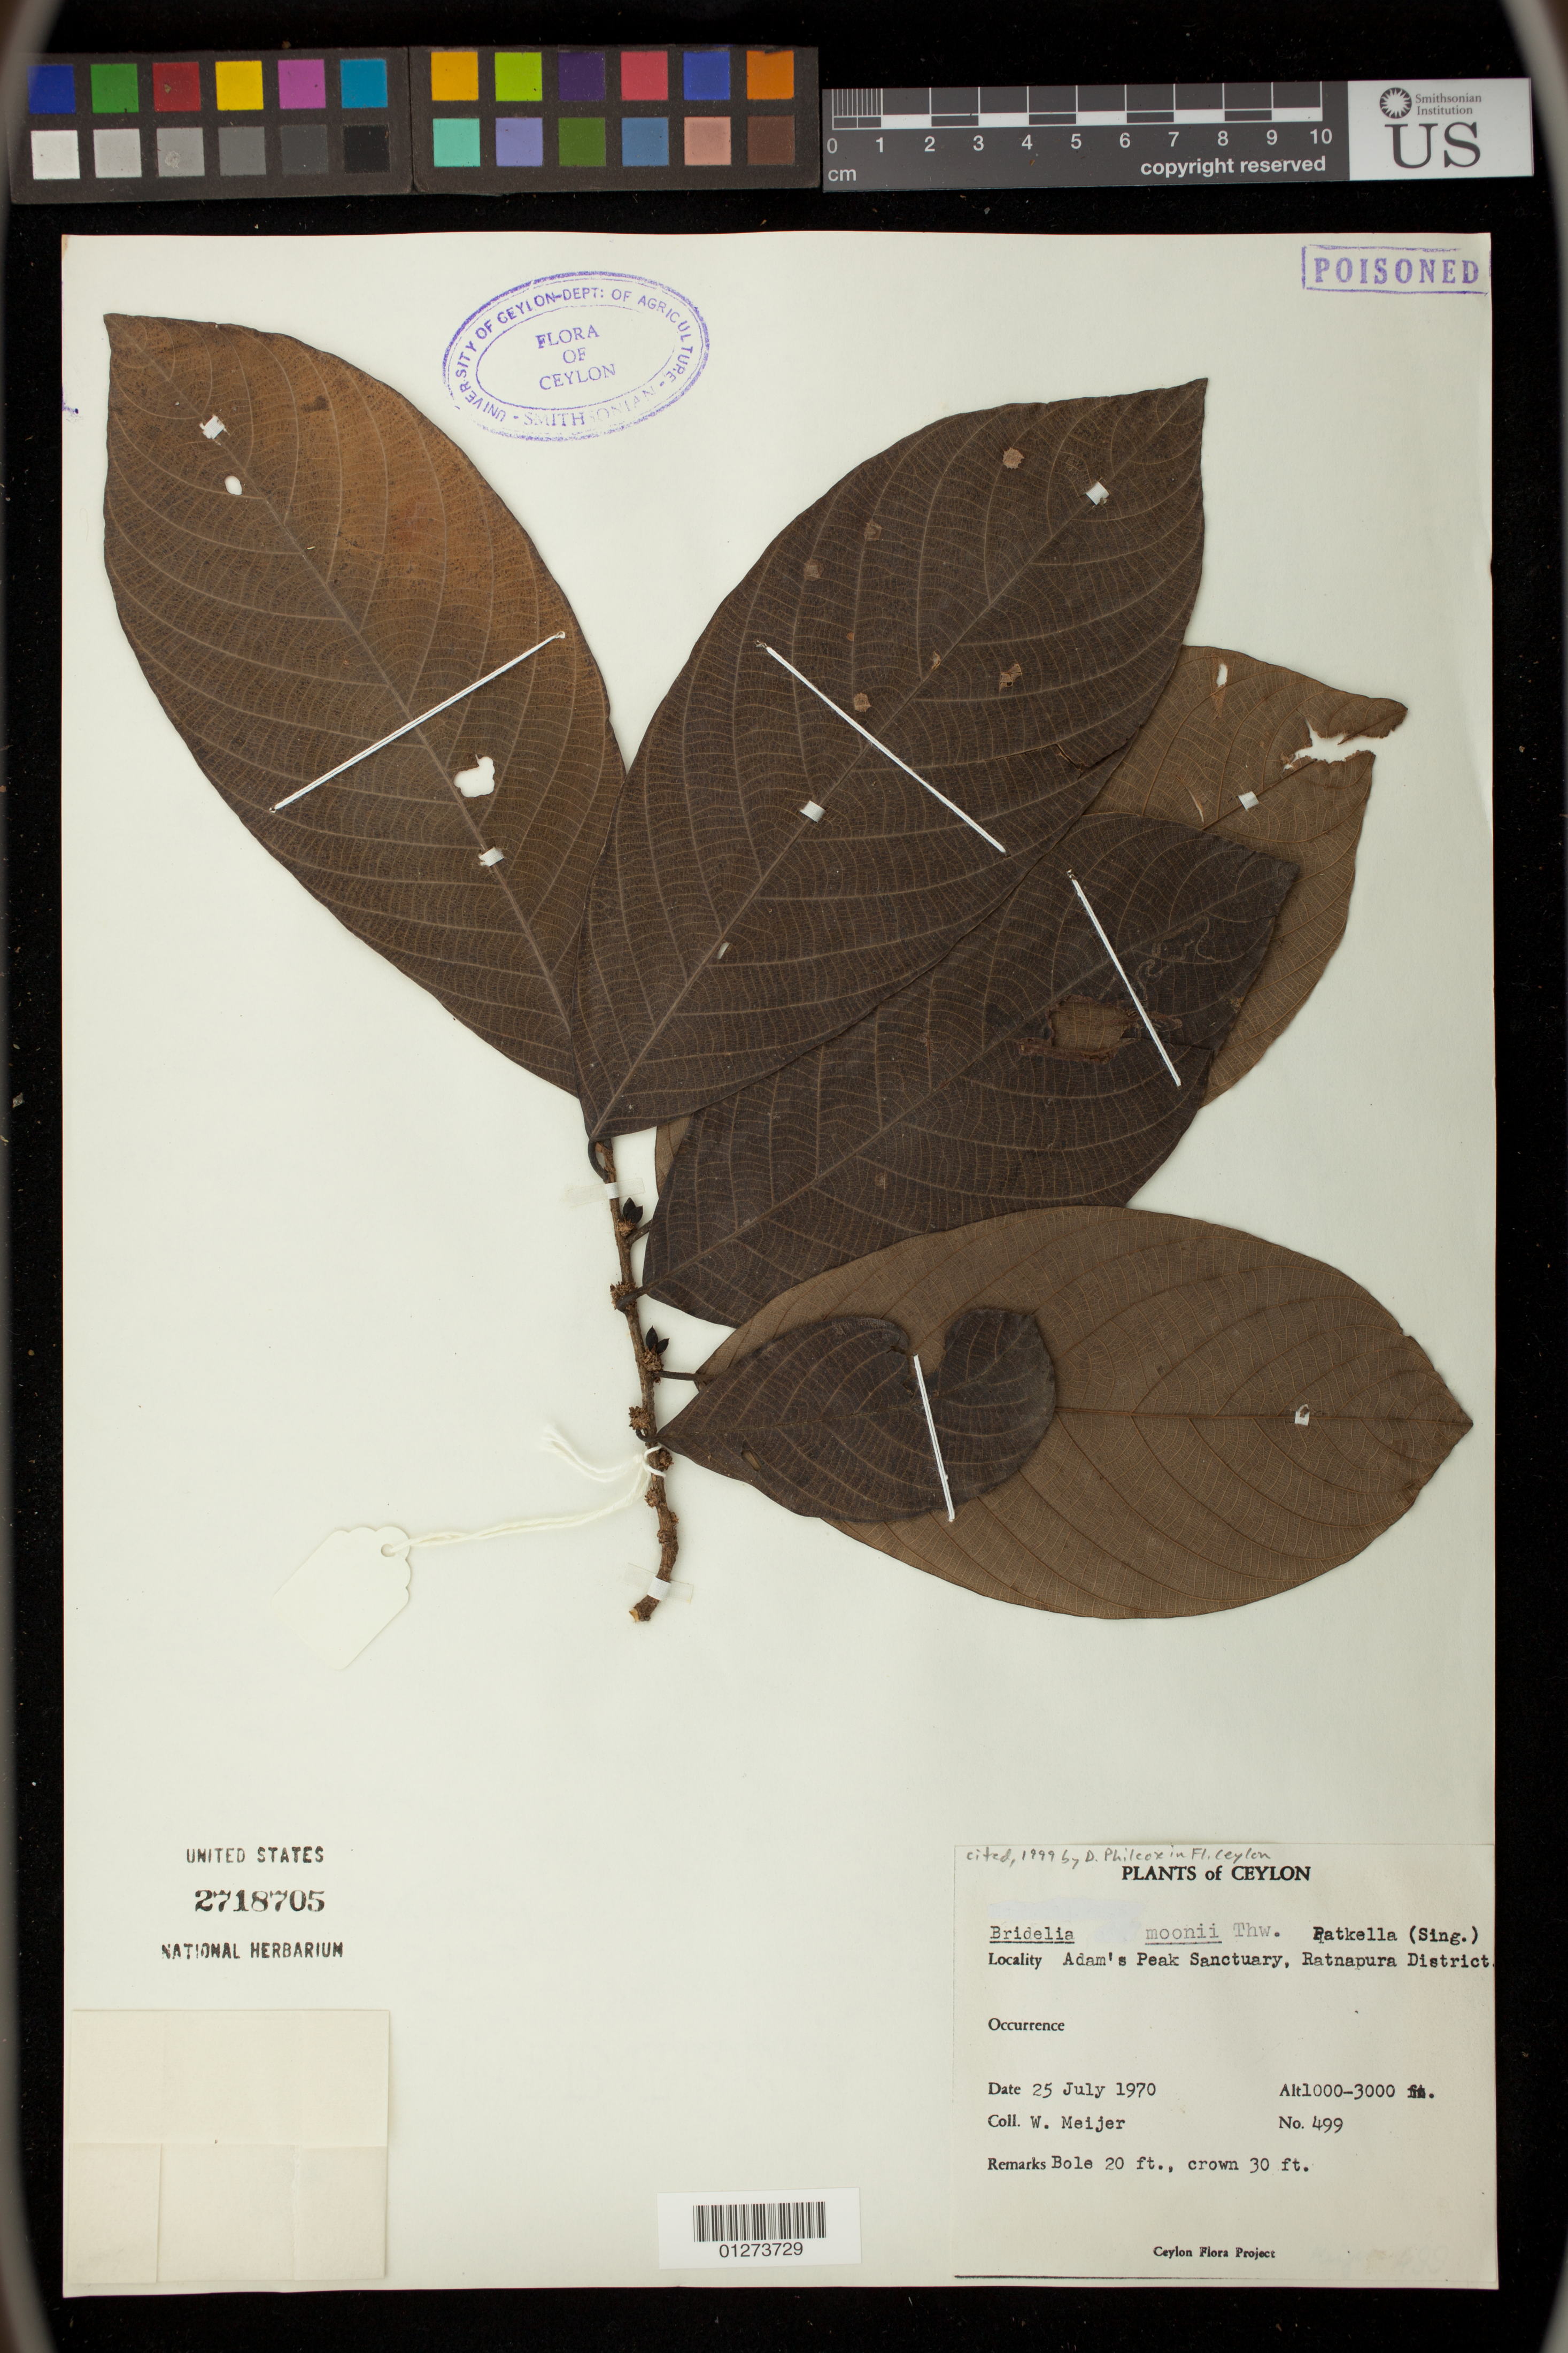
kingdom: Plantae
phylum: Tracheophyta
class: Magnoliopsida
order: Malpighiales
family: Phyllanthaceae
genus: Bridelia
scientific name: Bridelia moonii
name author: Thwaites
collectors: W. Meijer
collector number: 499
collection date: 1970-07-25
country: Sri Lanka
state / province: Sabaragamuwa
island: Ceylon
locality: Ceylon. Adam's Peak Sanctuary, Ratnapura District.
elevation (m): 305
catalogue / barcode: US 2718705